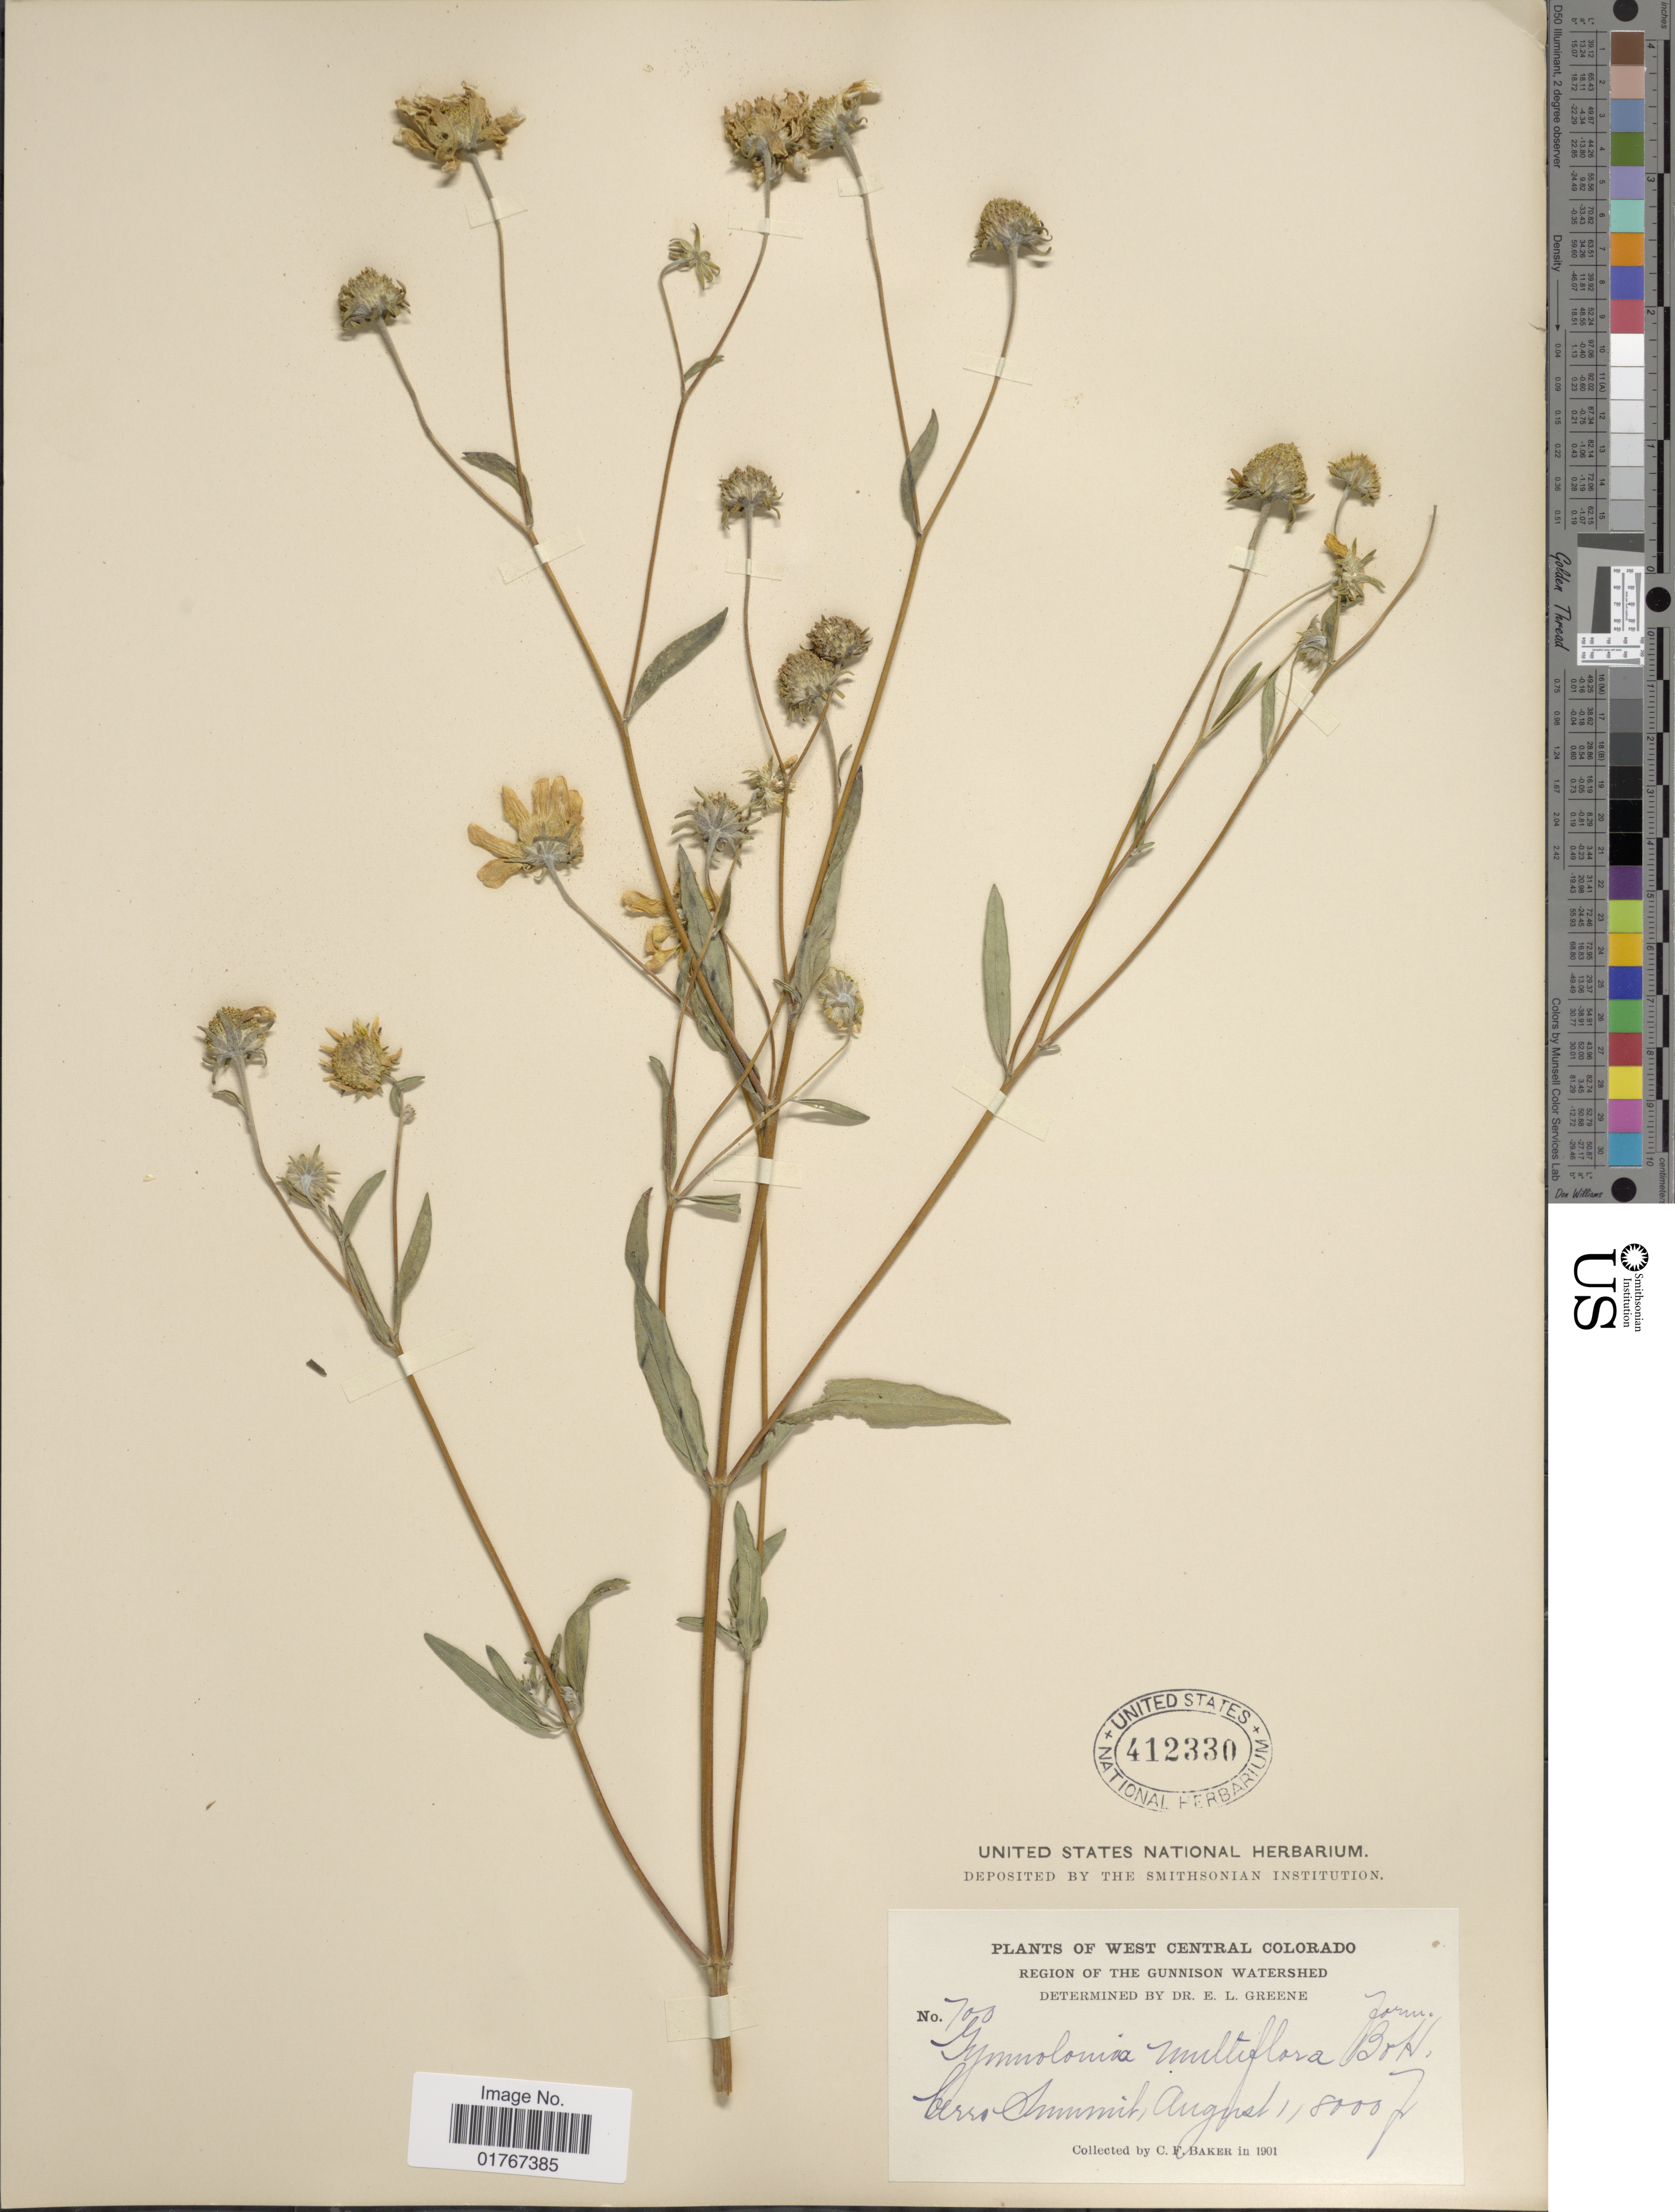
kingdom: Plantae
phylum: Tracheophyta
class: Magnoliopsida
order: Asterales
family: Asteraceae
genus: Heliomeris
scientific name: Heliomeris multiflora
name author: Nutt.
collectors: C. F. Baker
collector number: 700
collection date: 1901-08-01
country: United States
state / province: Colorado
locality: West Central Colorado, Region of The Gunnison Watershed, Cerro summit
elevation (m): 2438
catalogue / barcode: US 412330